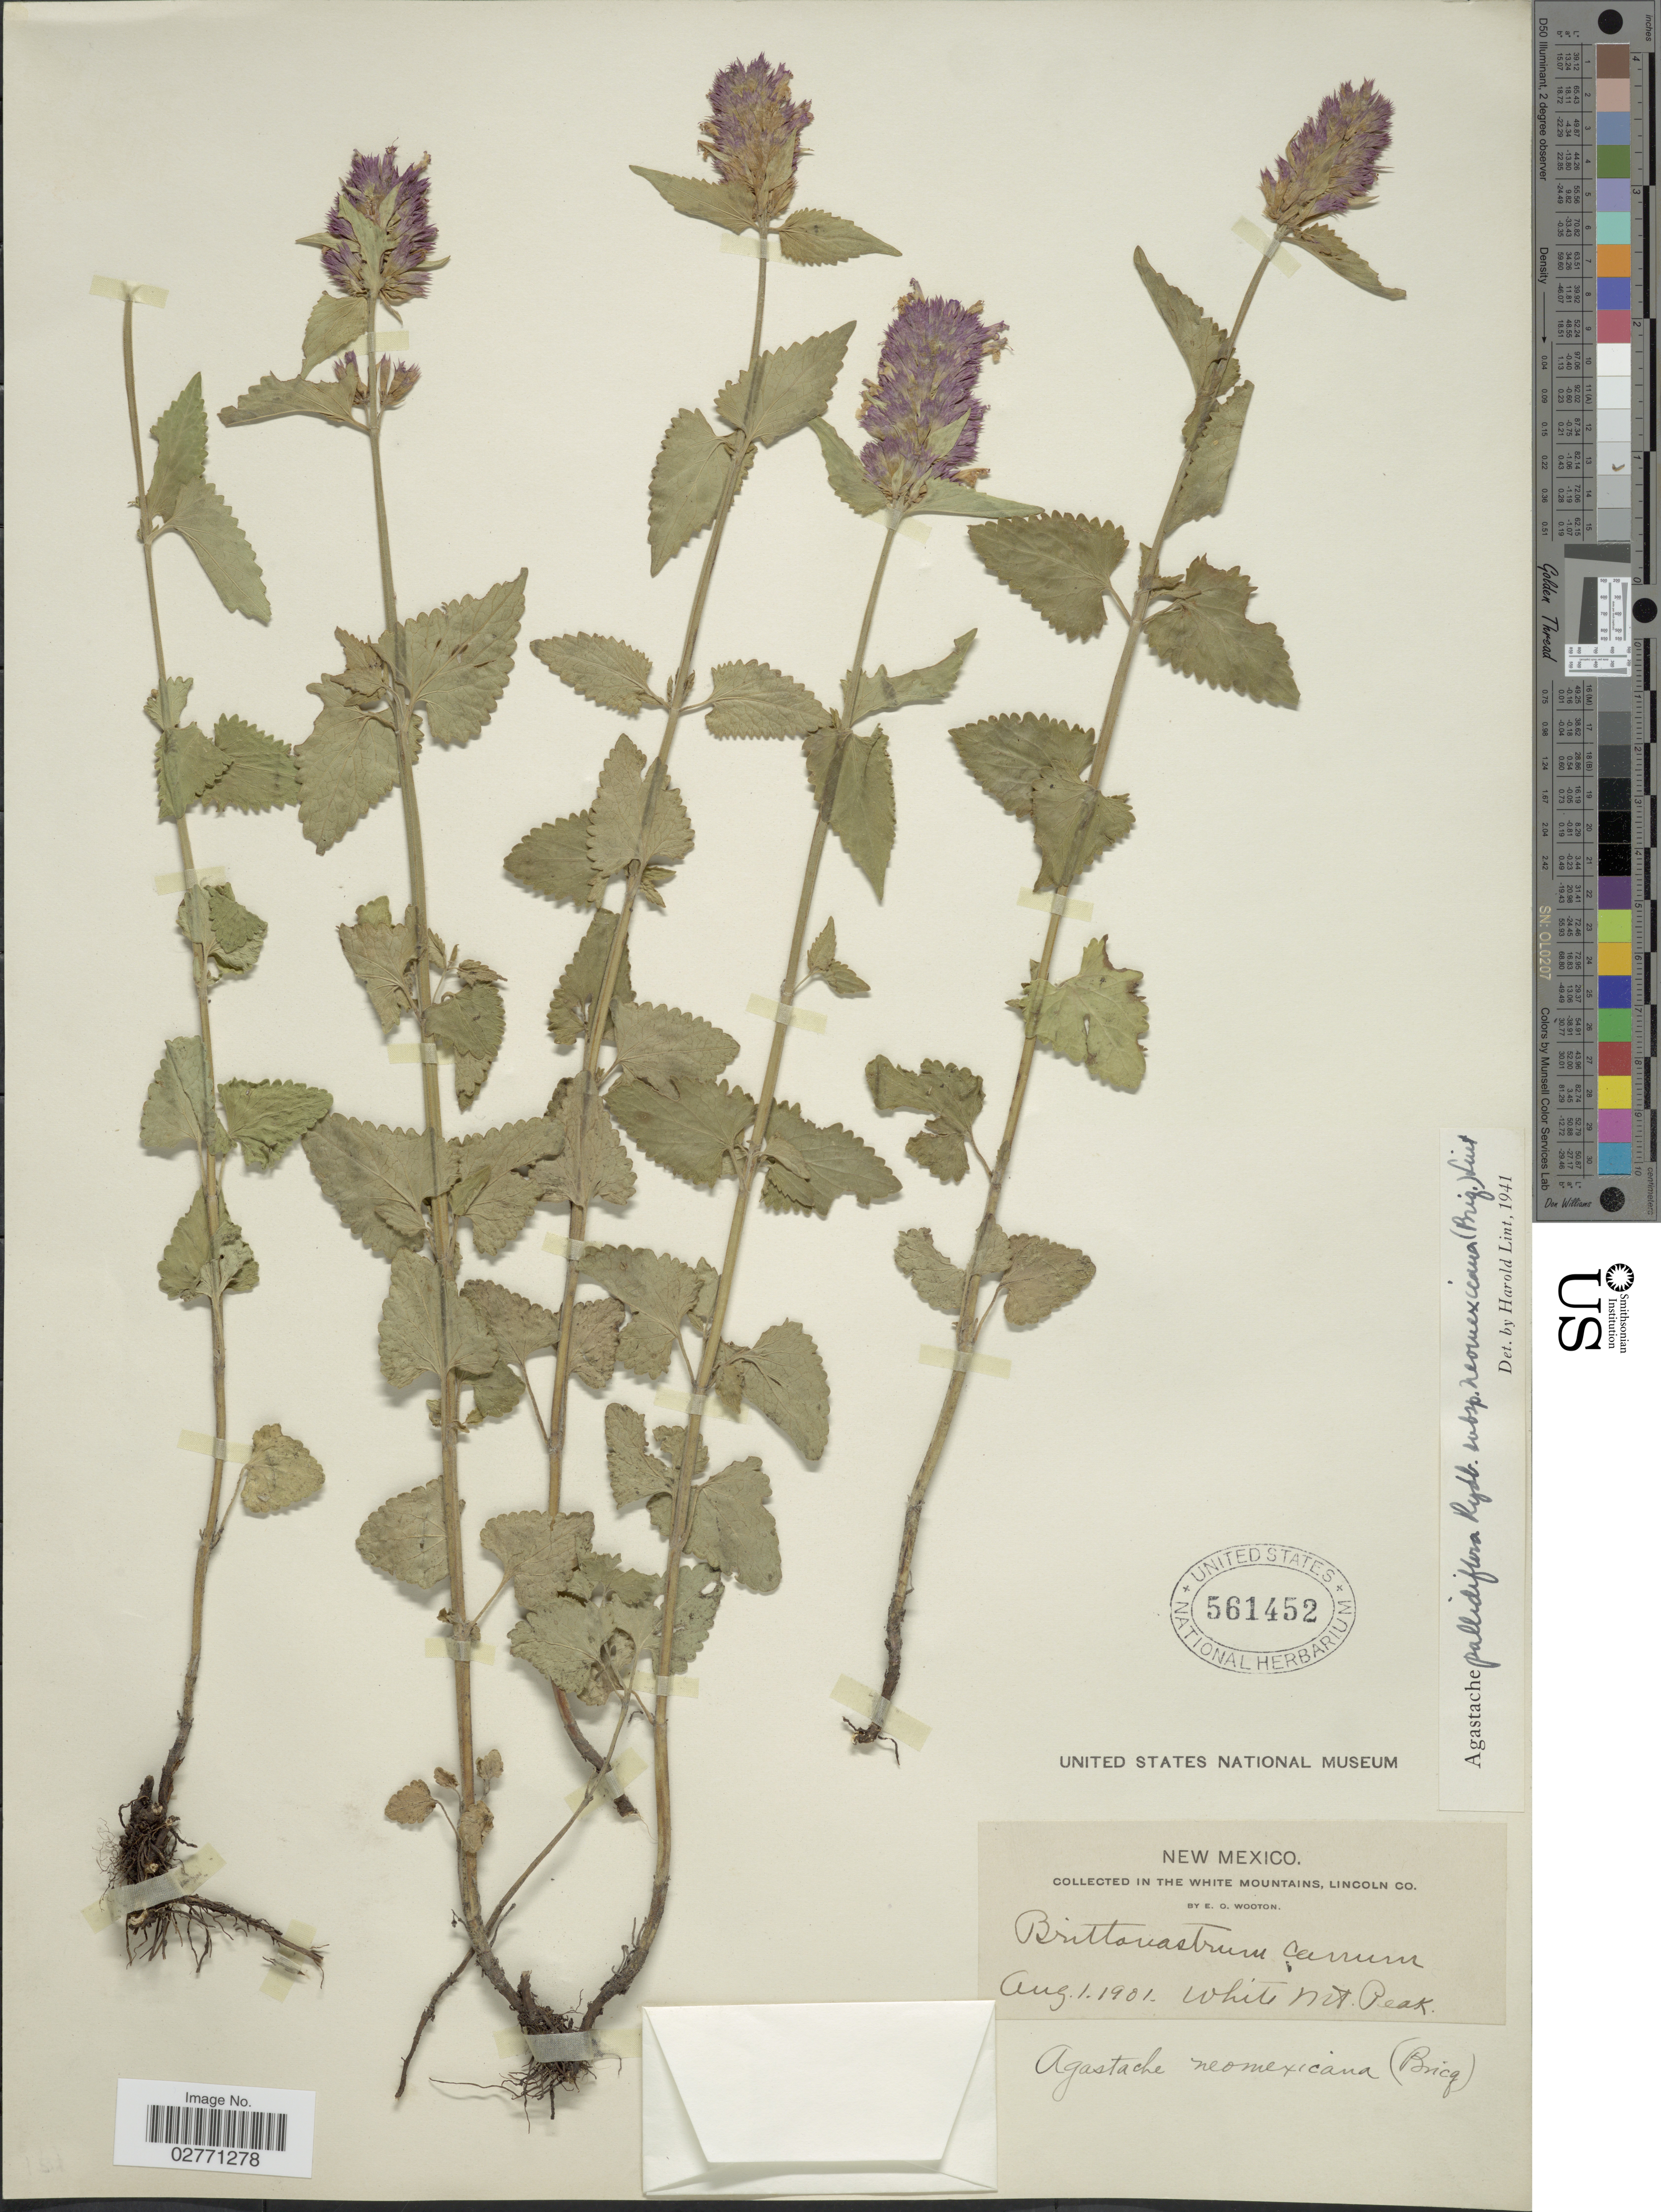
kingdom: Plantae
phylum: Tracheophyta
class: Magnoliopsida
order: Lamiales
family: Lamiaceae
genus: Agastache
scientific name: Agastache pallidiflora subsp. neomexicana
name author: (Briq.) Lint & Epling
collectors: E. O. Wooton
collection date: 1901-08-01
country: United States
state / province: New Mexico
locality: In the White Mountains, Lincoln Co. White Mt. Peak.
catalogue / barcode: US 561452